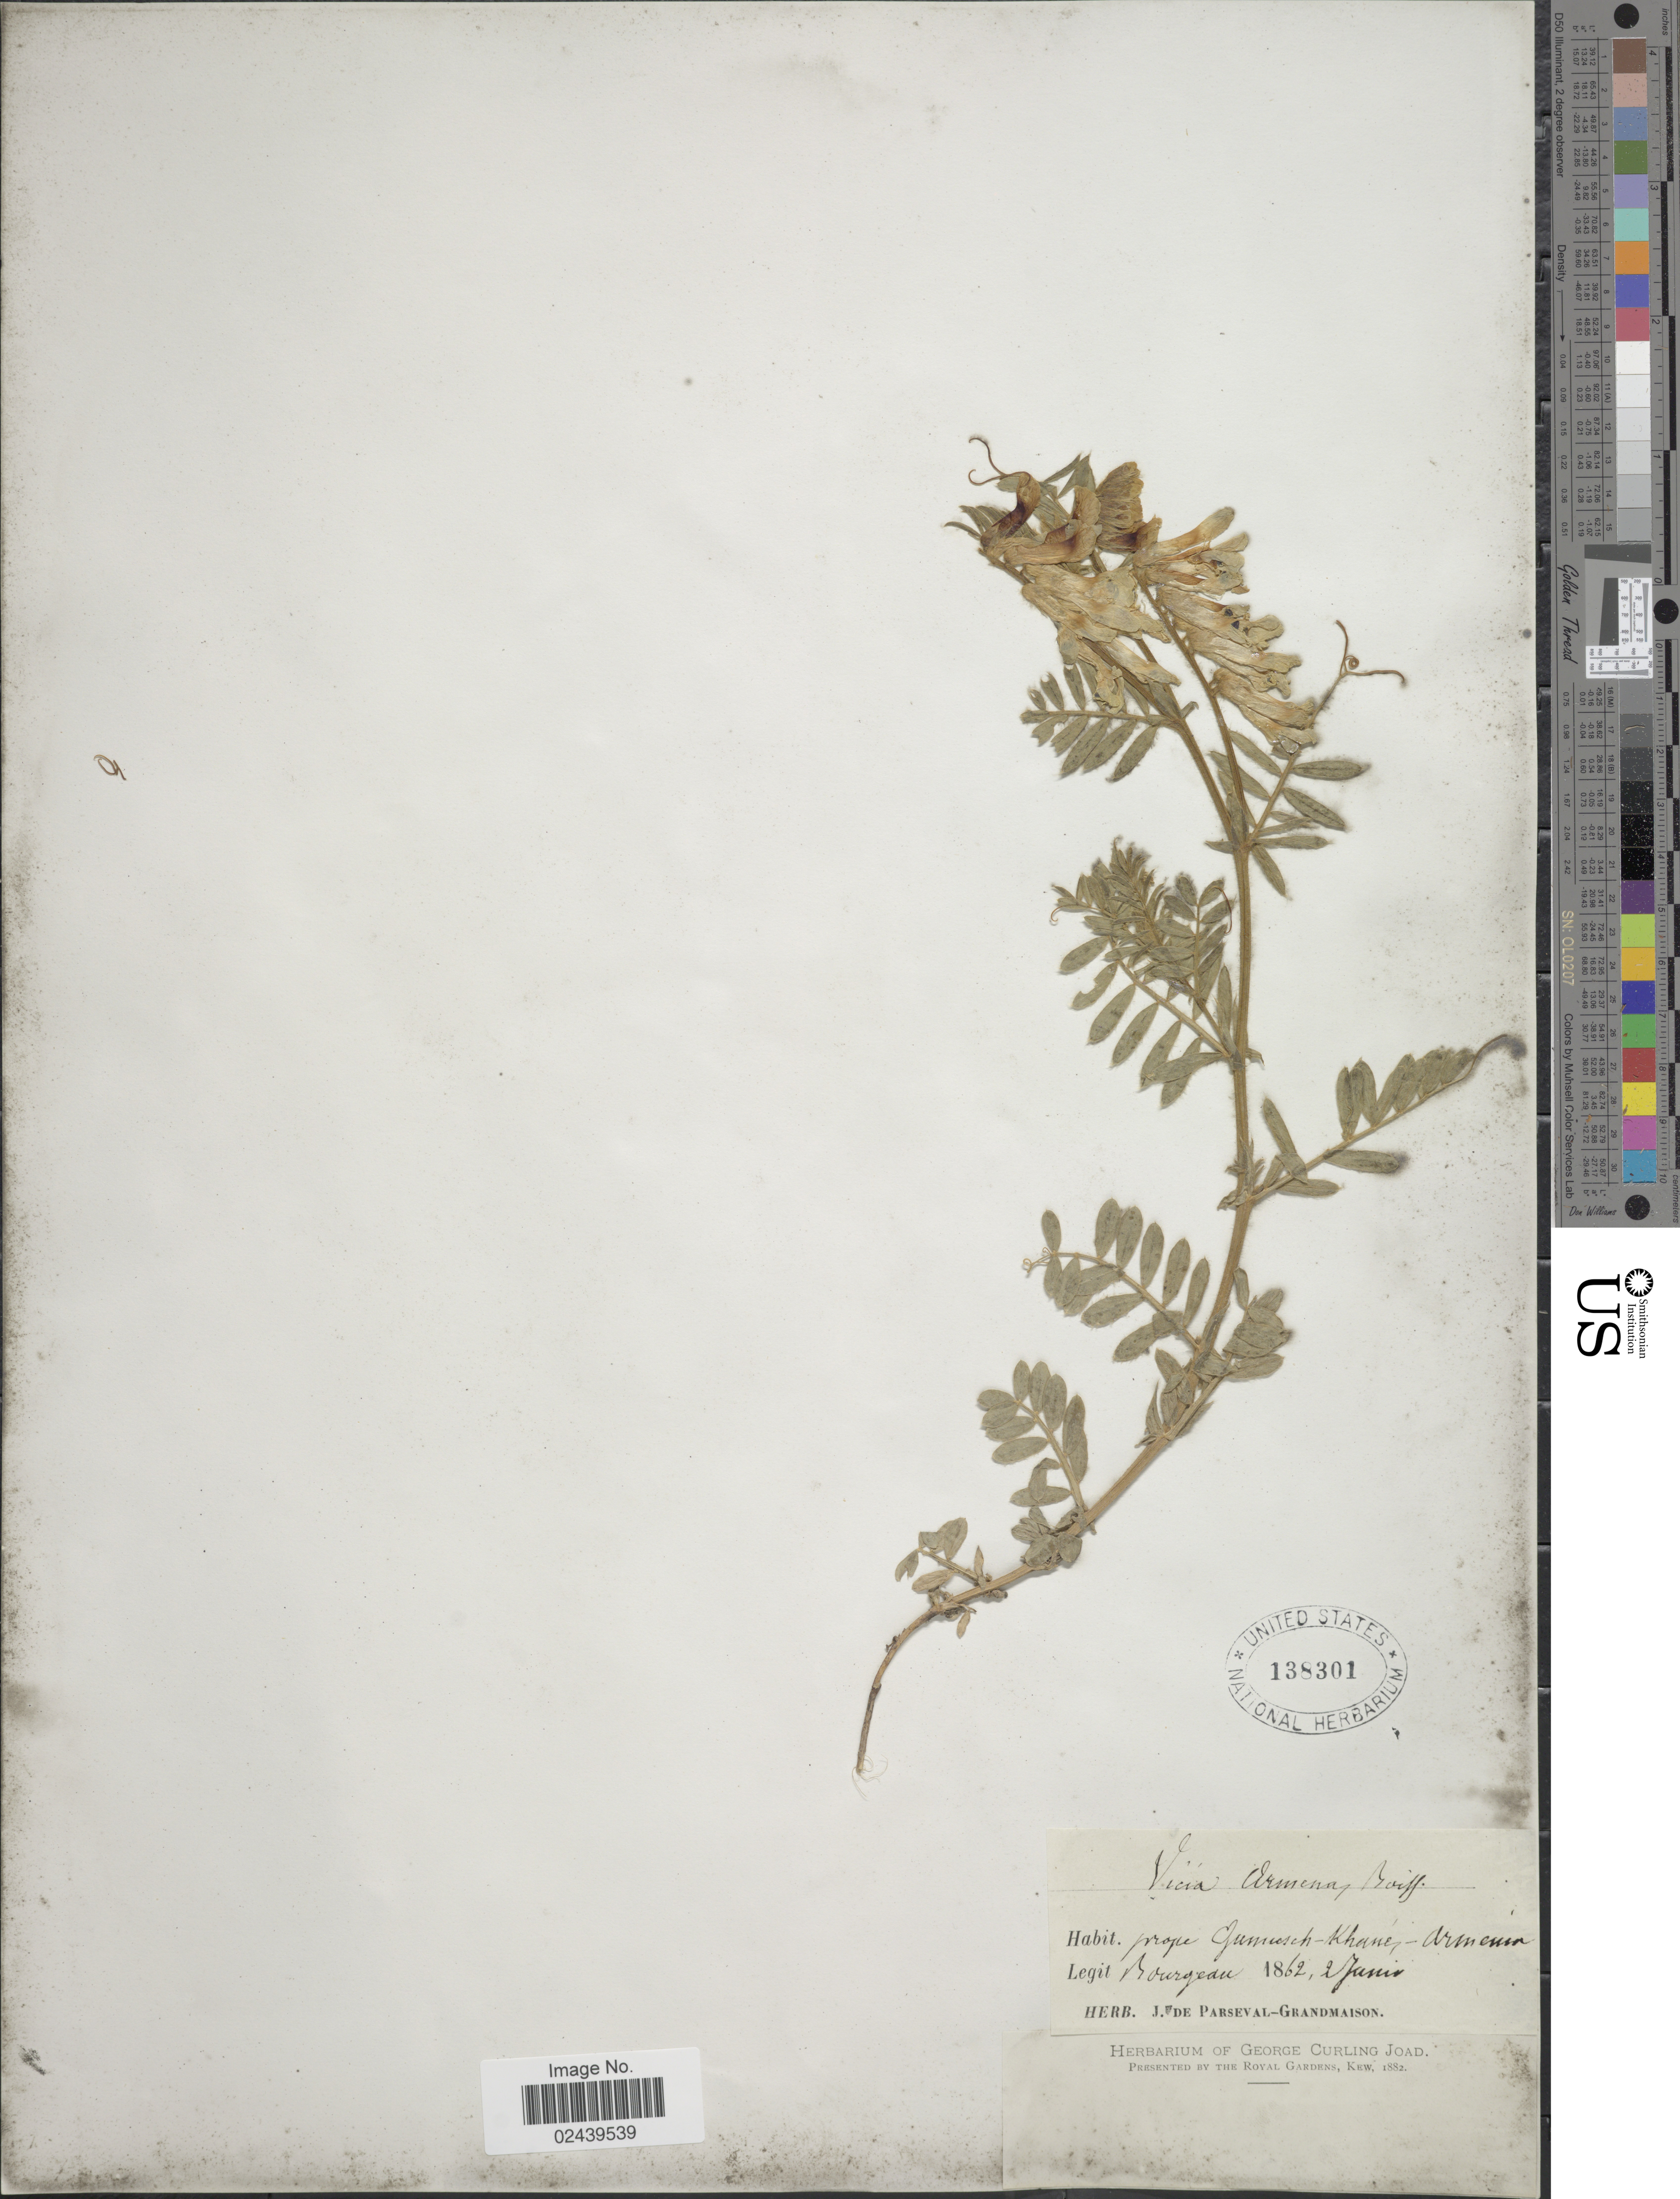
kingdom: Plantae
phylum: Tracheophyta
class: Magnoliopsida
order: Fabales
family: Fabaceae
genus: Vicia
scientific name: Vicia armena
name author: Boiss.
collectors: -. Bourgeau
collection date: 1862-06-02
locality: Prope Gamusch-Khanie Armenia [interpreted]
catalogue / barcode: US 138301